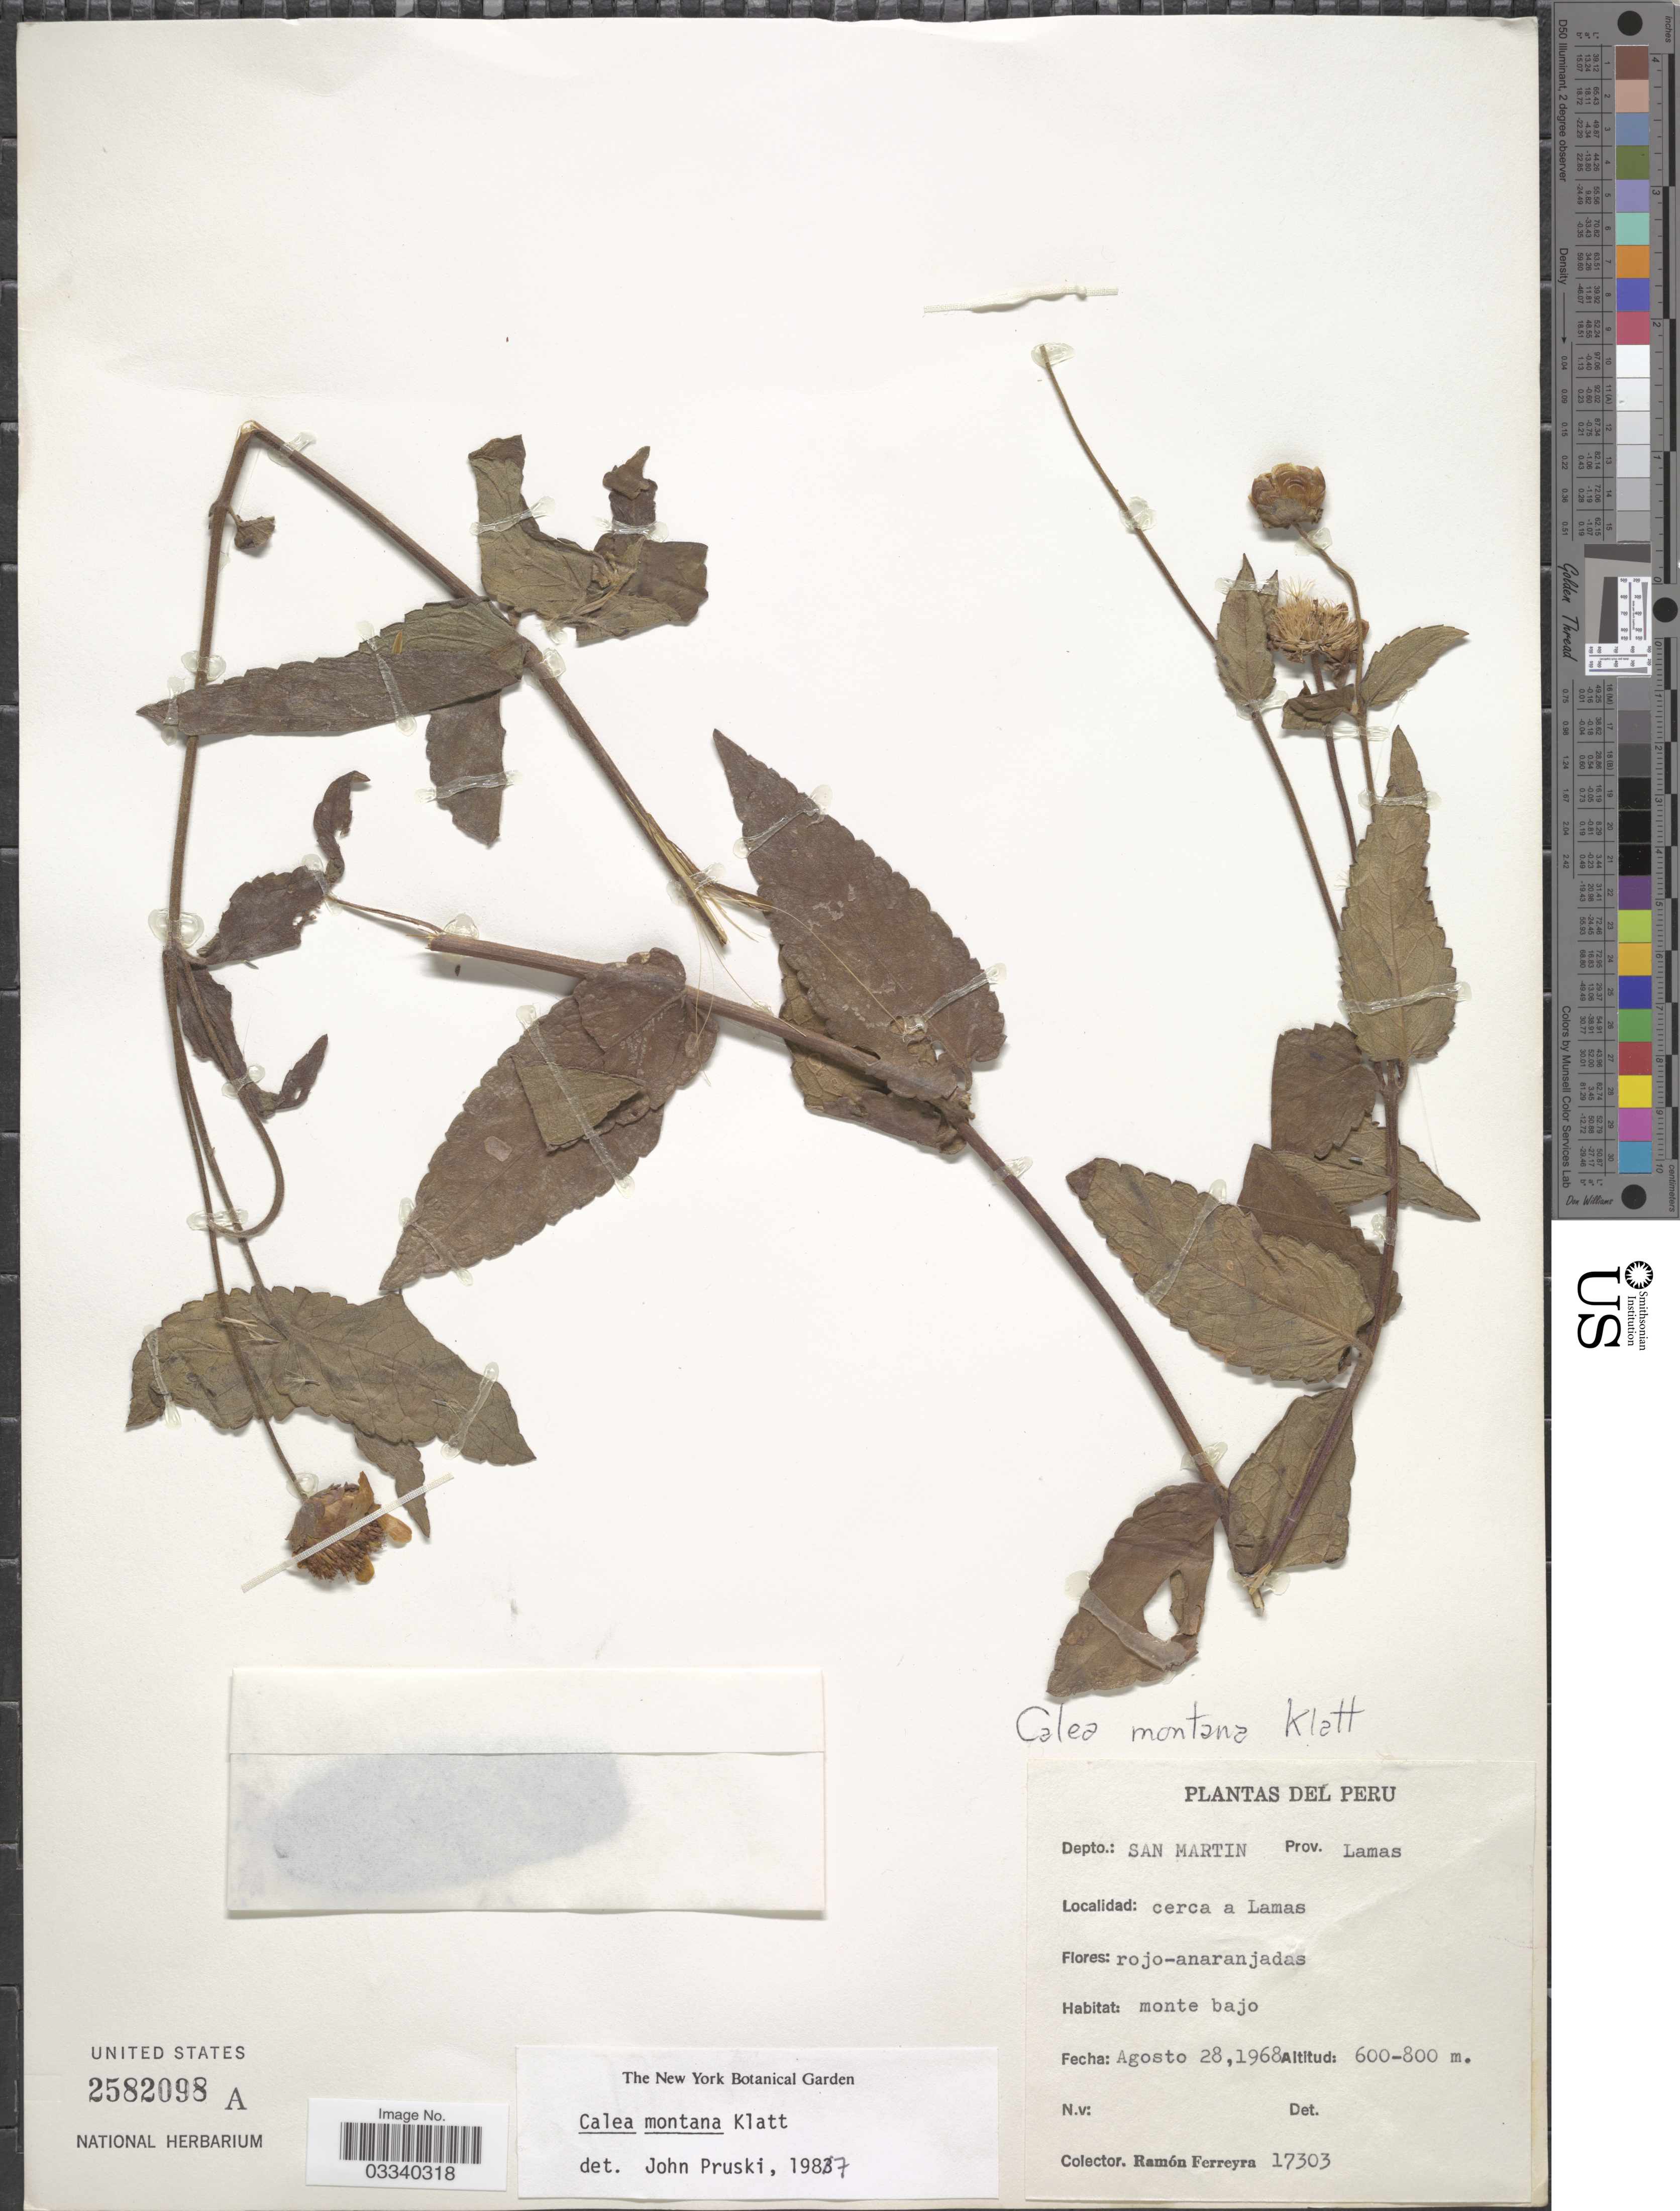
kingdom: Plantae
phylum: Tracheophyta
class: Magnoliopsida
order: Asterales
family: Asteraceae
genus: Calea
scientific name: Calea montana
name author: Klatt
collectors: R. A. Ferreyra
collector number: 17303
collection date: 1968-08-28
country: Peru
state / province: San Martín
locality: Depto.: San Martin, Prov. Lamas, cerca a Lamas.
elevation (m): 600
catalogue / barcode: US 2582098A